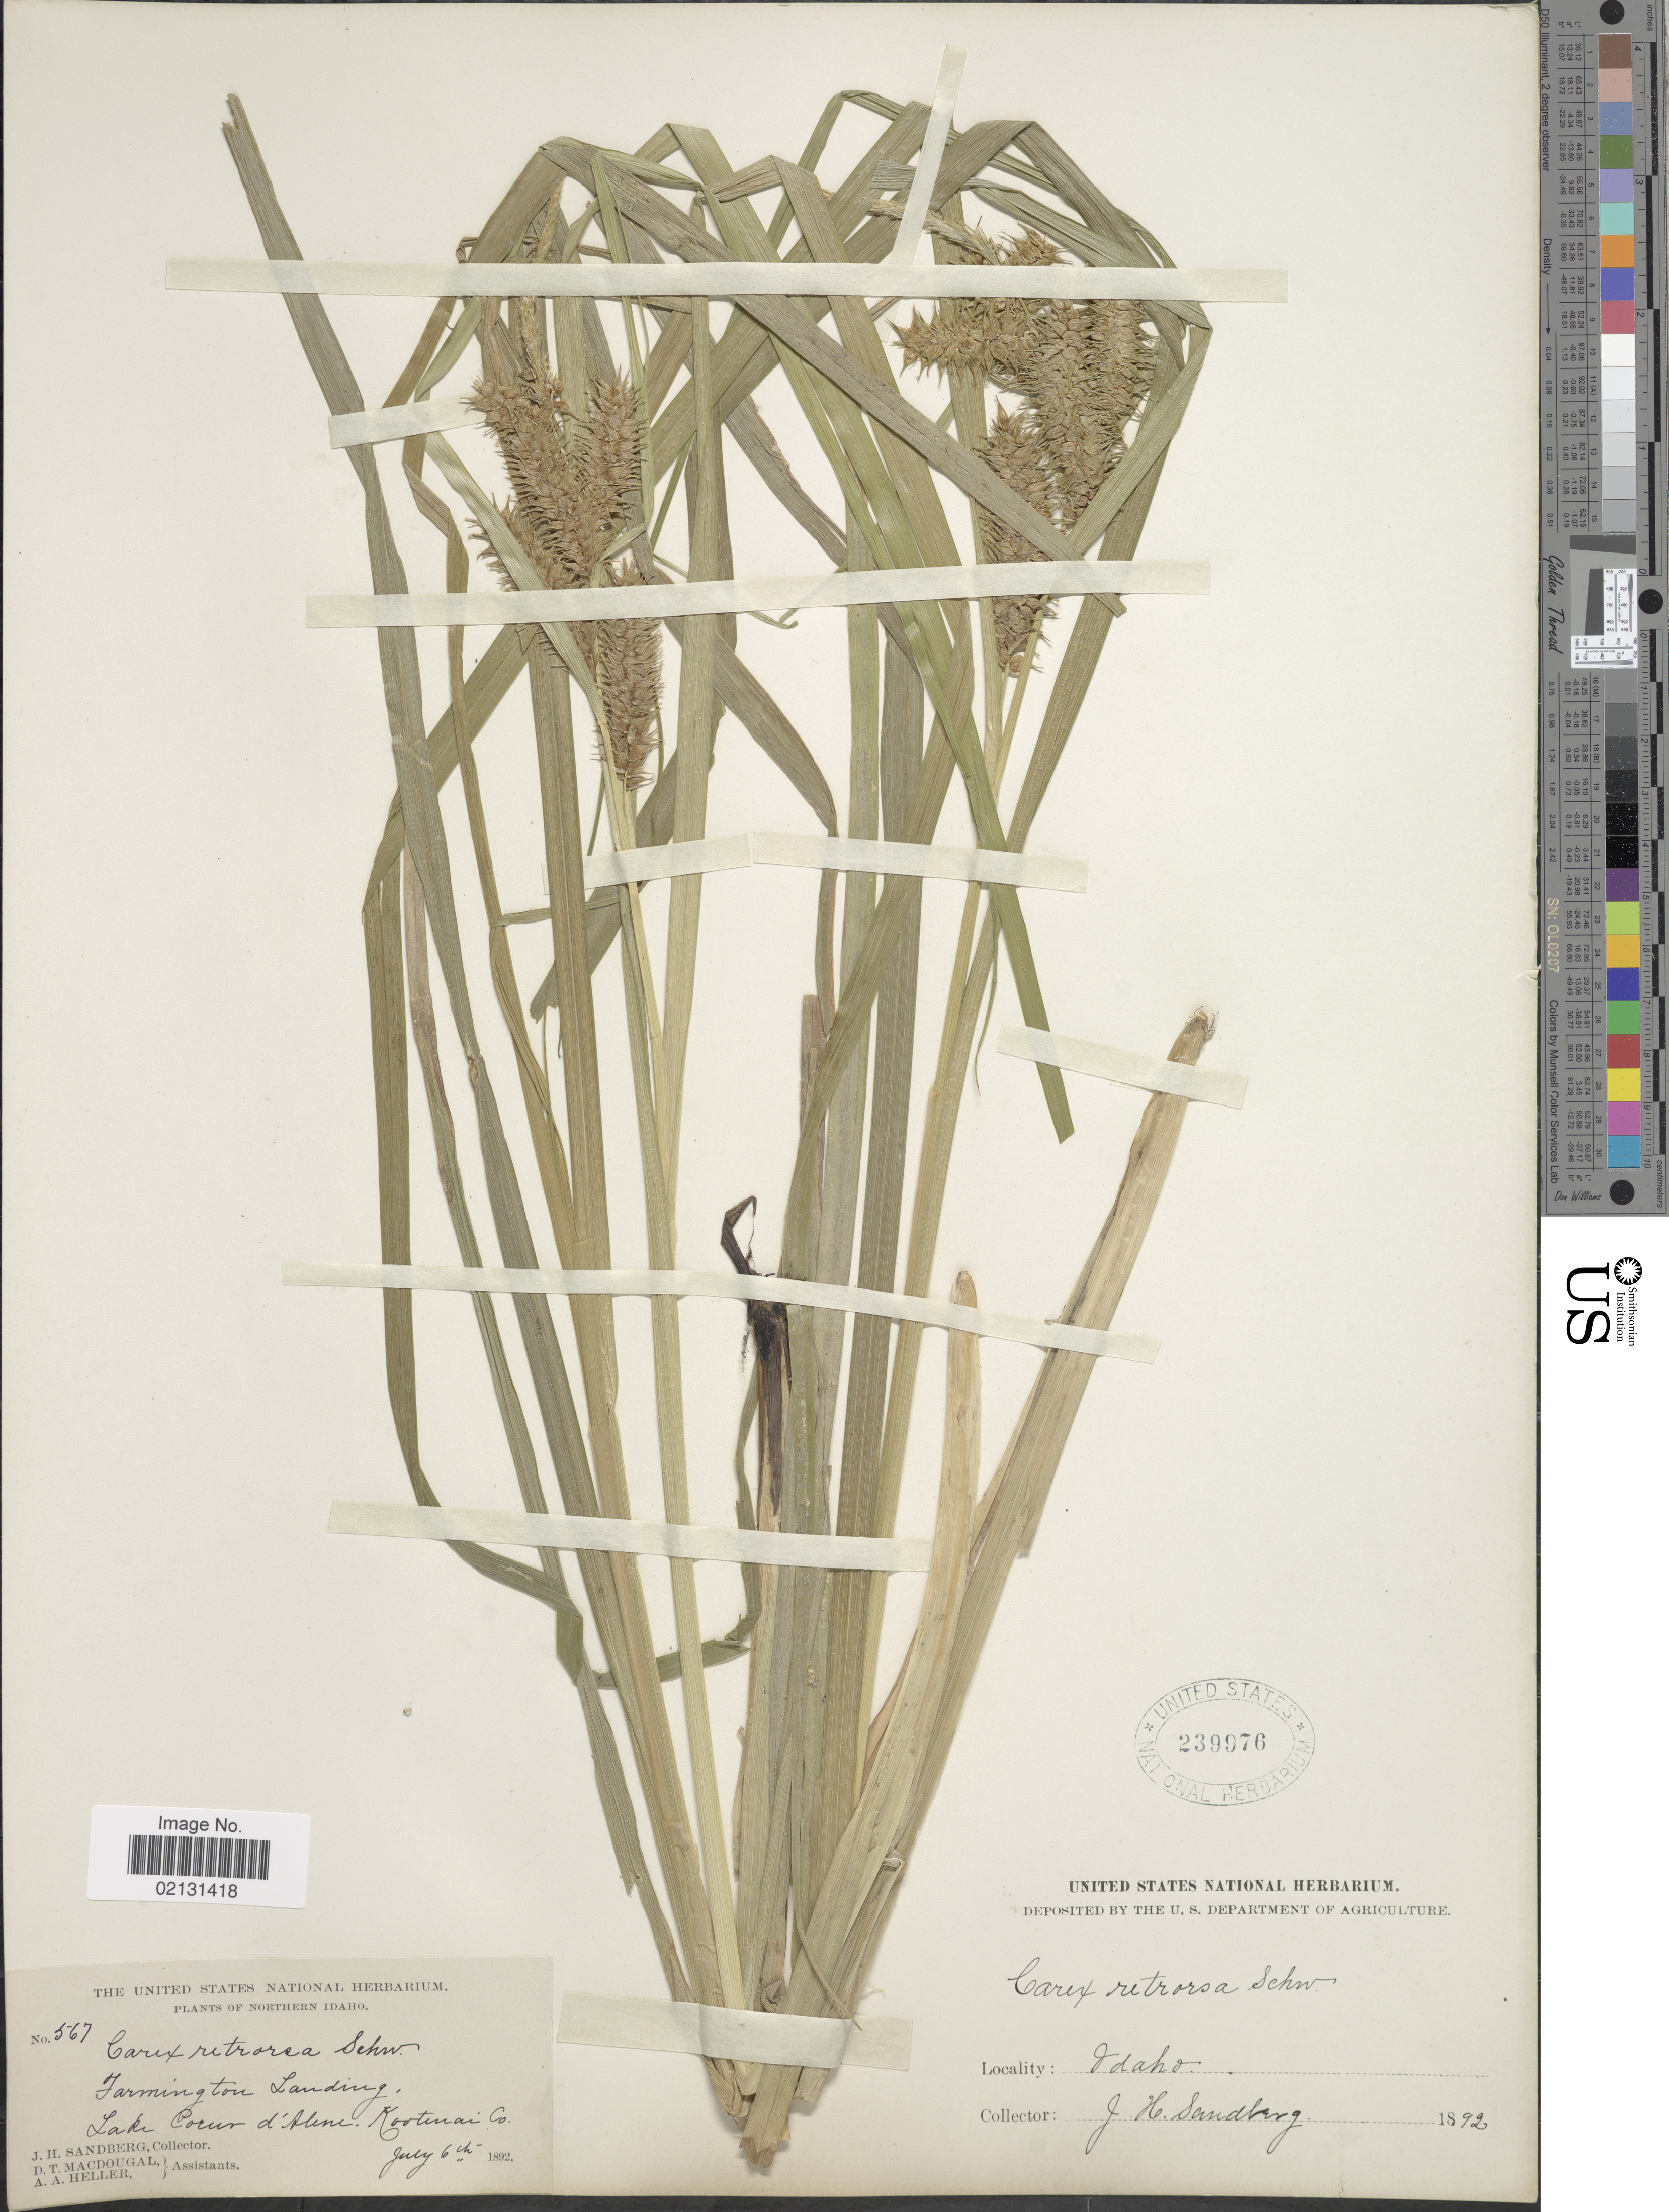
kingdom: Plantae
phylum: Tracheophyta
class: Liliopsida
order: Poales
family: Cyperaceae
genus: Carex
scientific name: Carex retrorsa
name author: Schwein.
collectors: J. H. Sandberg, D. T. MacDougal & A. A. Heller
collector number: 567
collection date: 1892-07-06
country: United States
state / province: Idaho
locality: Northern Idaho, Farmington Landing, Lake Coeur d'Alene Kootenai Co.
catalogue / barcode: US 239976